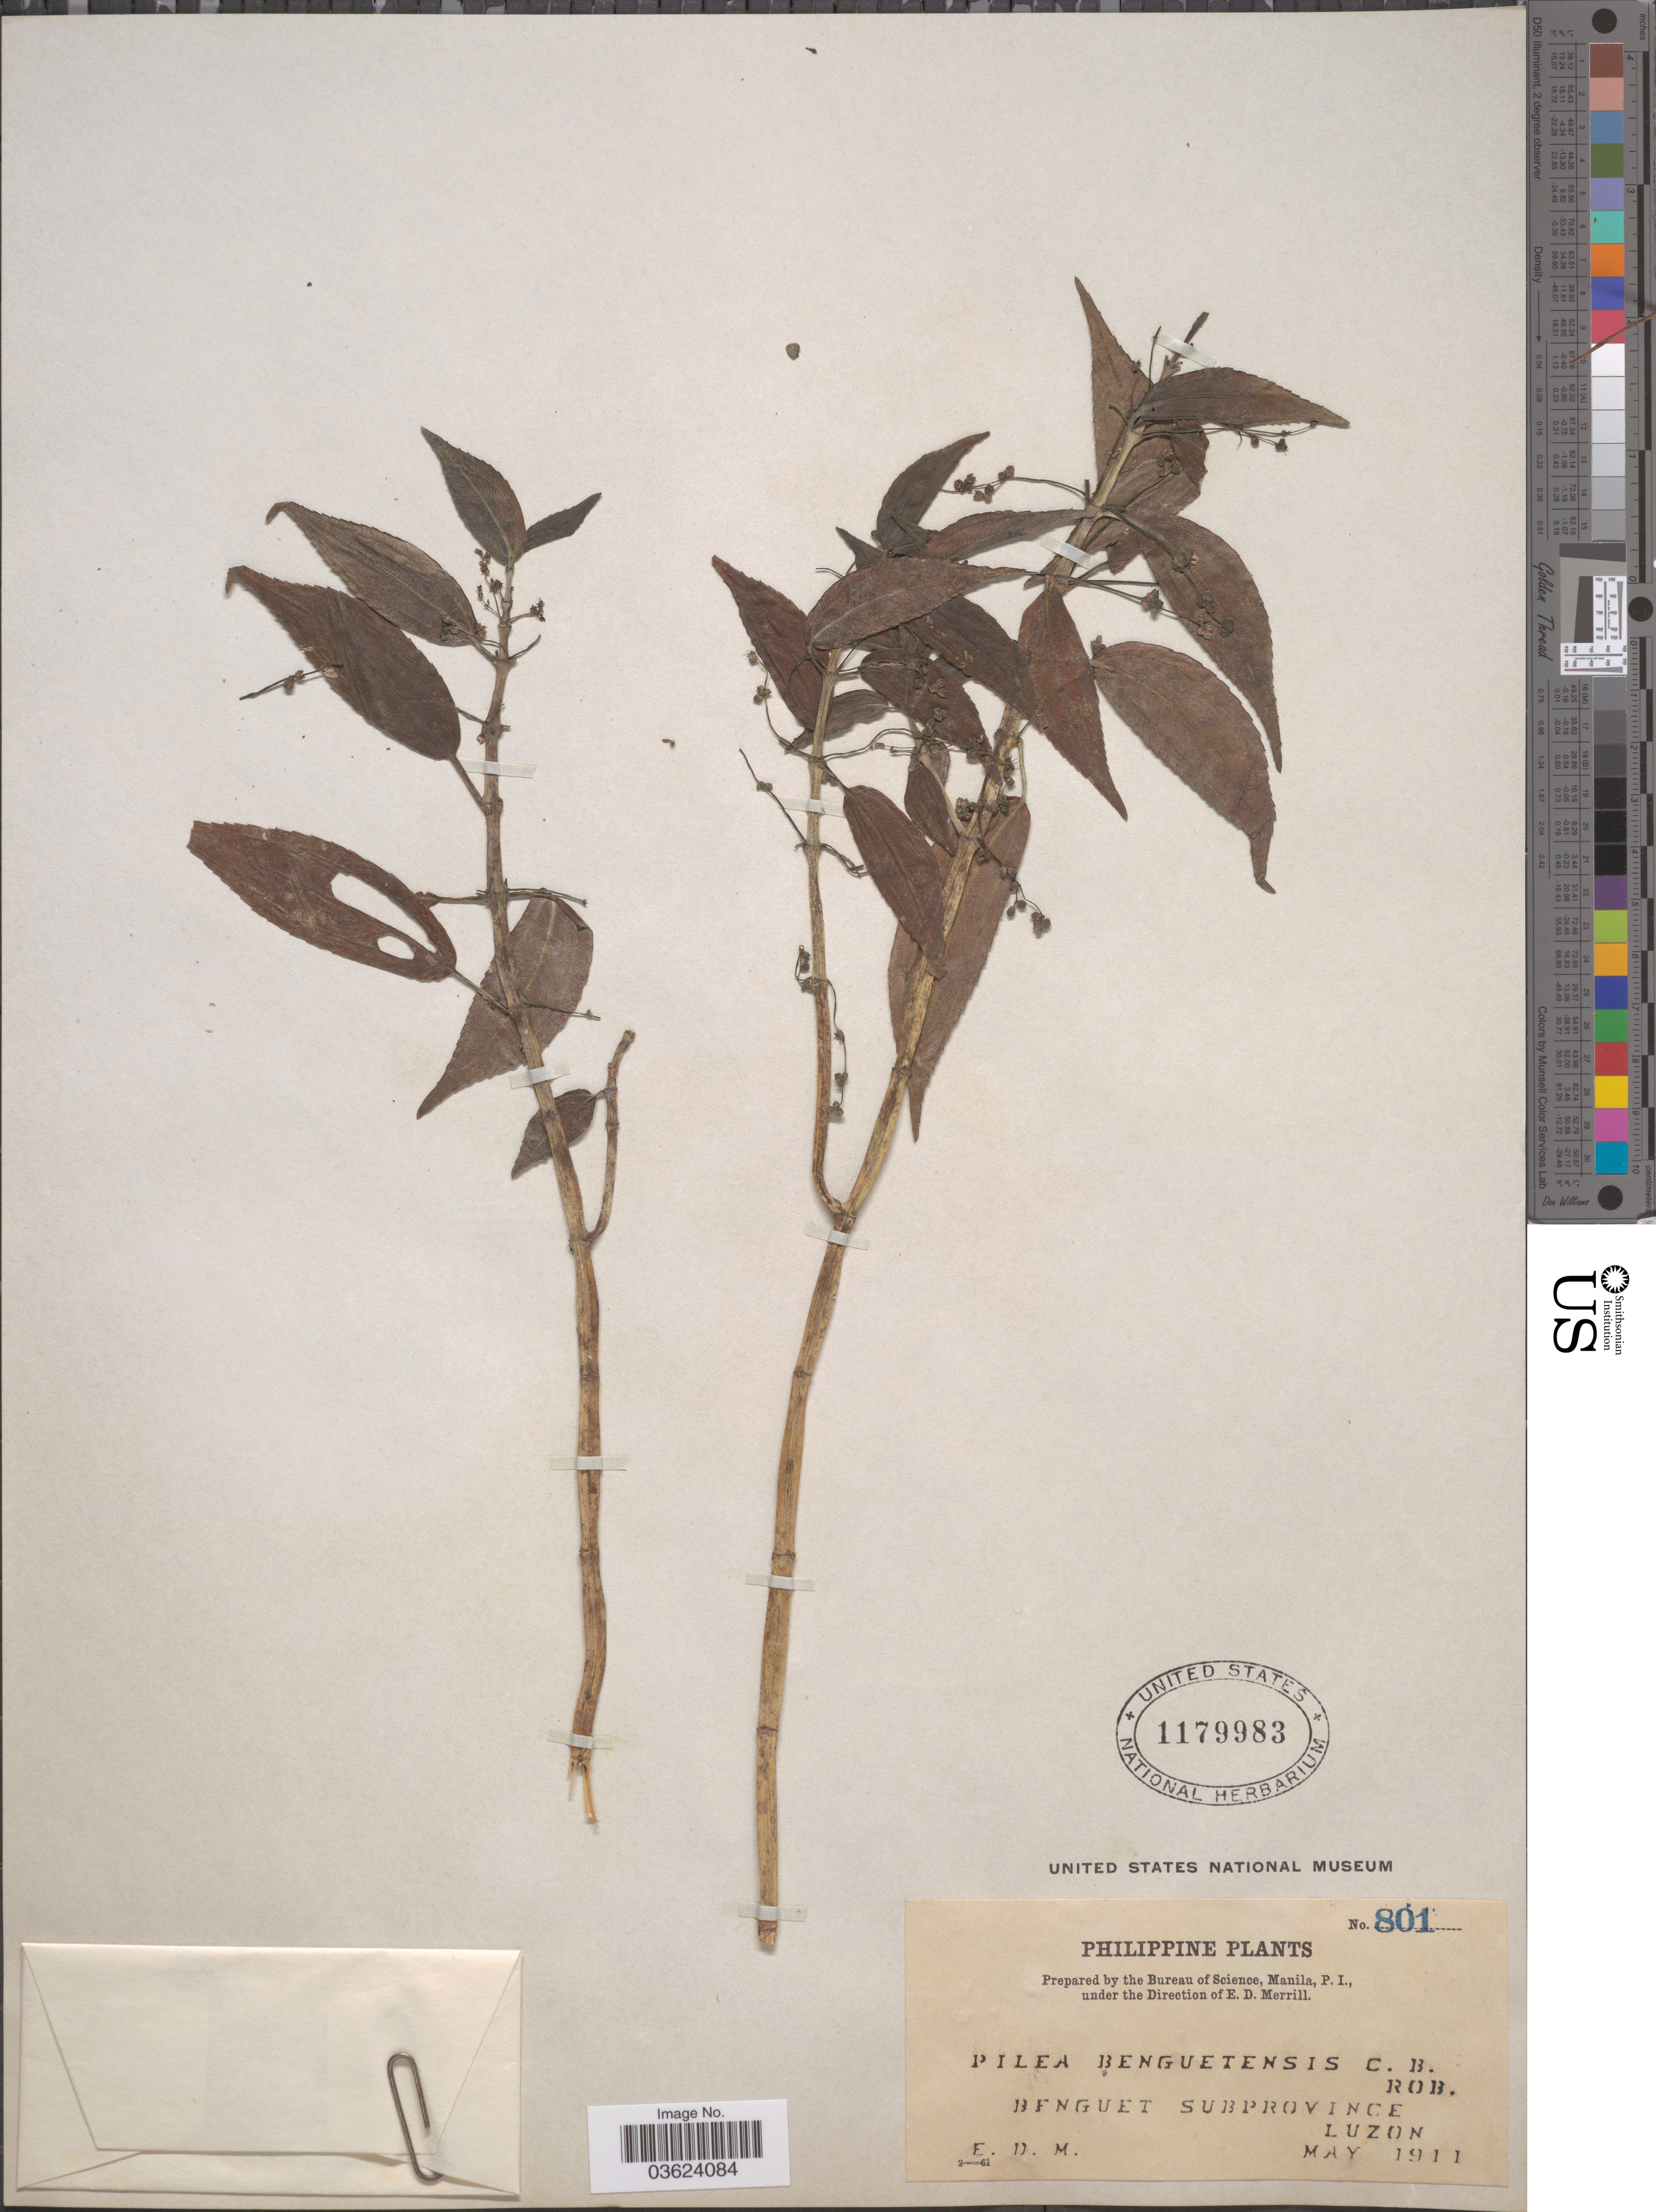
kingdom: Plantae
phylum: Tracheophyta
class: Magnoliopsida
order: Rosales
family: Urticaceae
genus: Pilea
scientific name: Pilea benguetensis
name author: C.B. Rob.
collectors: E. D. Merrill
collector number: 801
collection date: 1911-05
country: Philippines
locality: Benguet Subprovince. Luzon.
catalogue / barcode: US 1179983